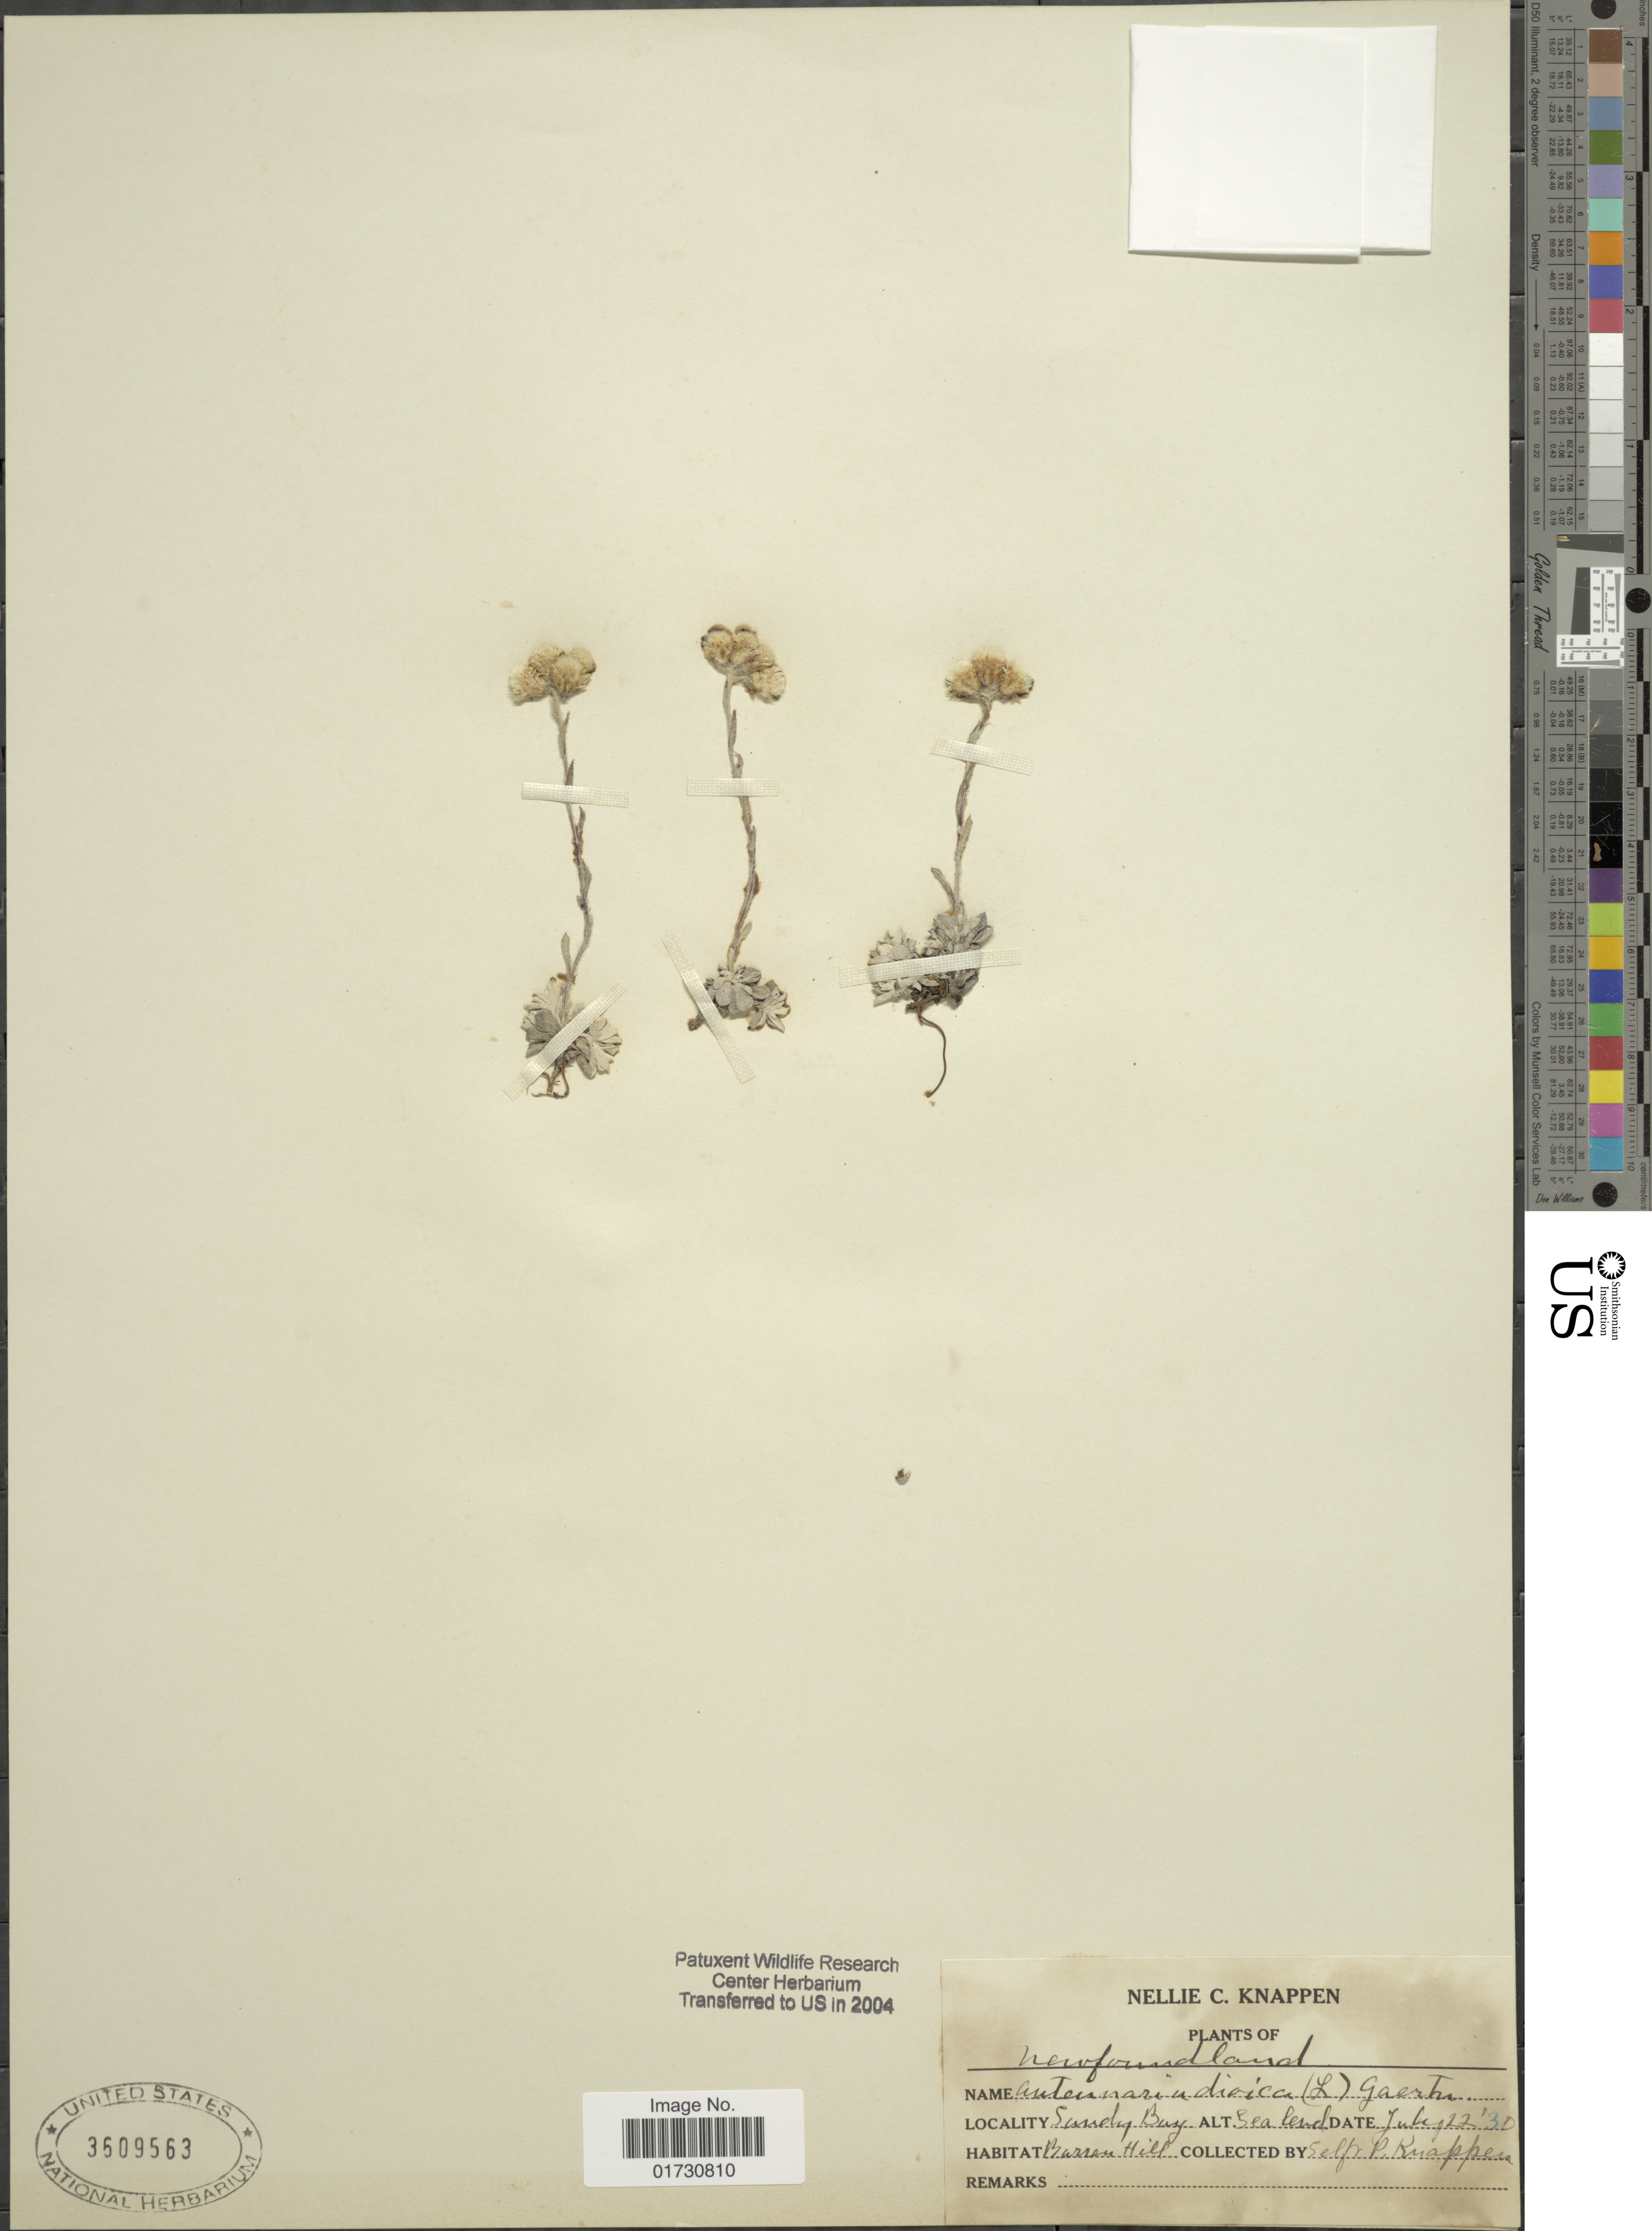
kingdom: Plantae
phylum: Tracheophyta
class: Magnoliopsida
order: Asterales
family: Asteraceae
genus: Antennaria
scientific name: Antennaria dioica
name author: (L.) Gaertn.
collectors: N. Knappen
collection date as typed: Transcribed d/m/y: 22/7/30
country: Canada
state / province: Newfoundland and Labrador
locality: Sandy Bay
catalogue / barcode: US 3609563